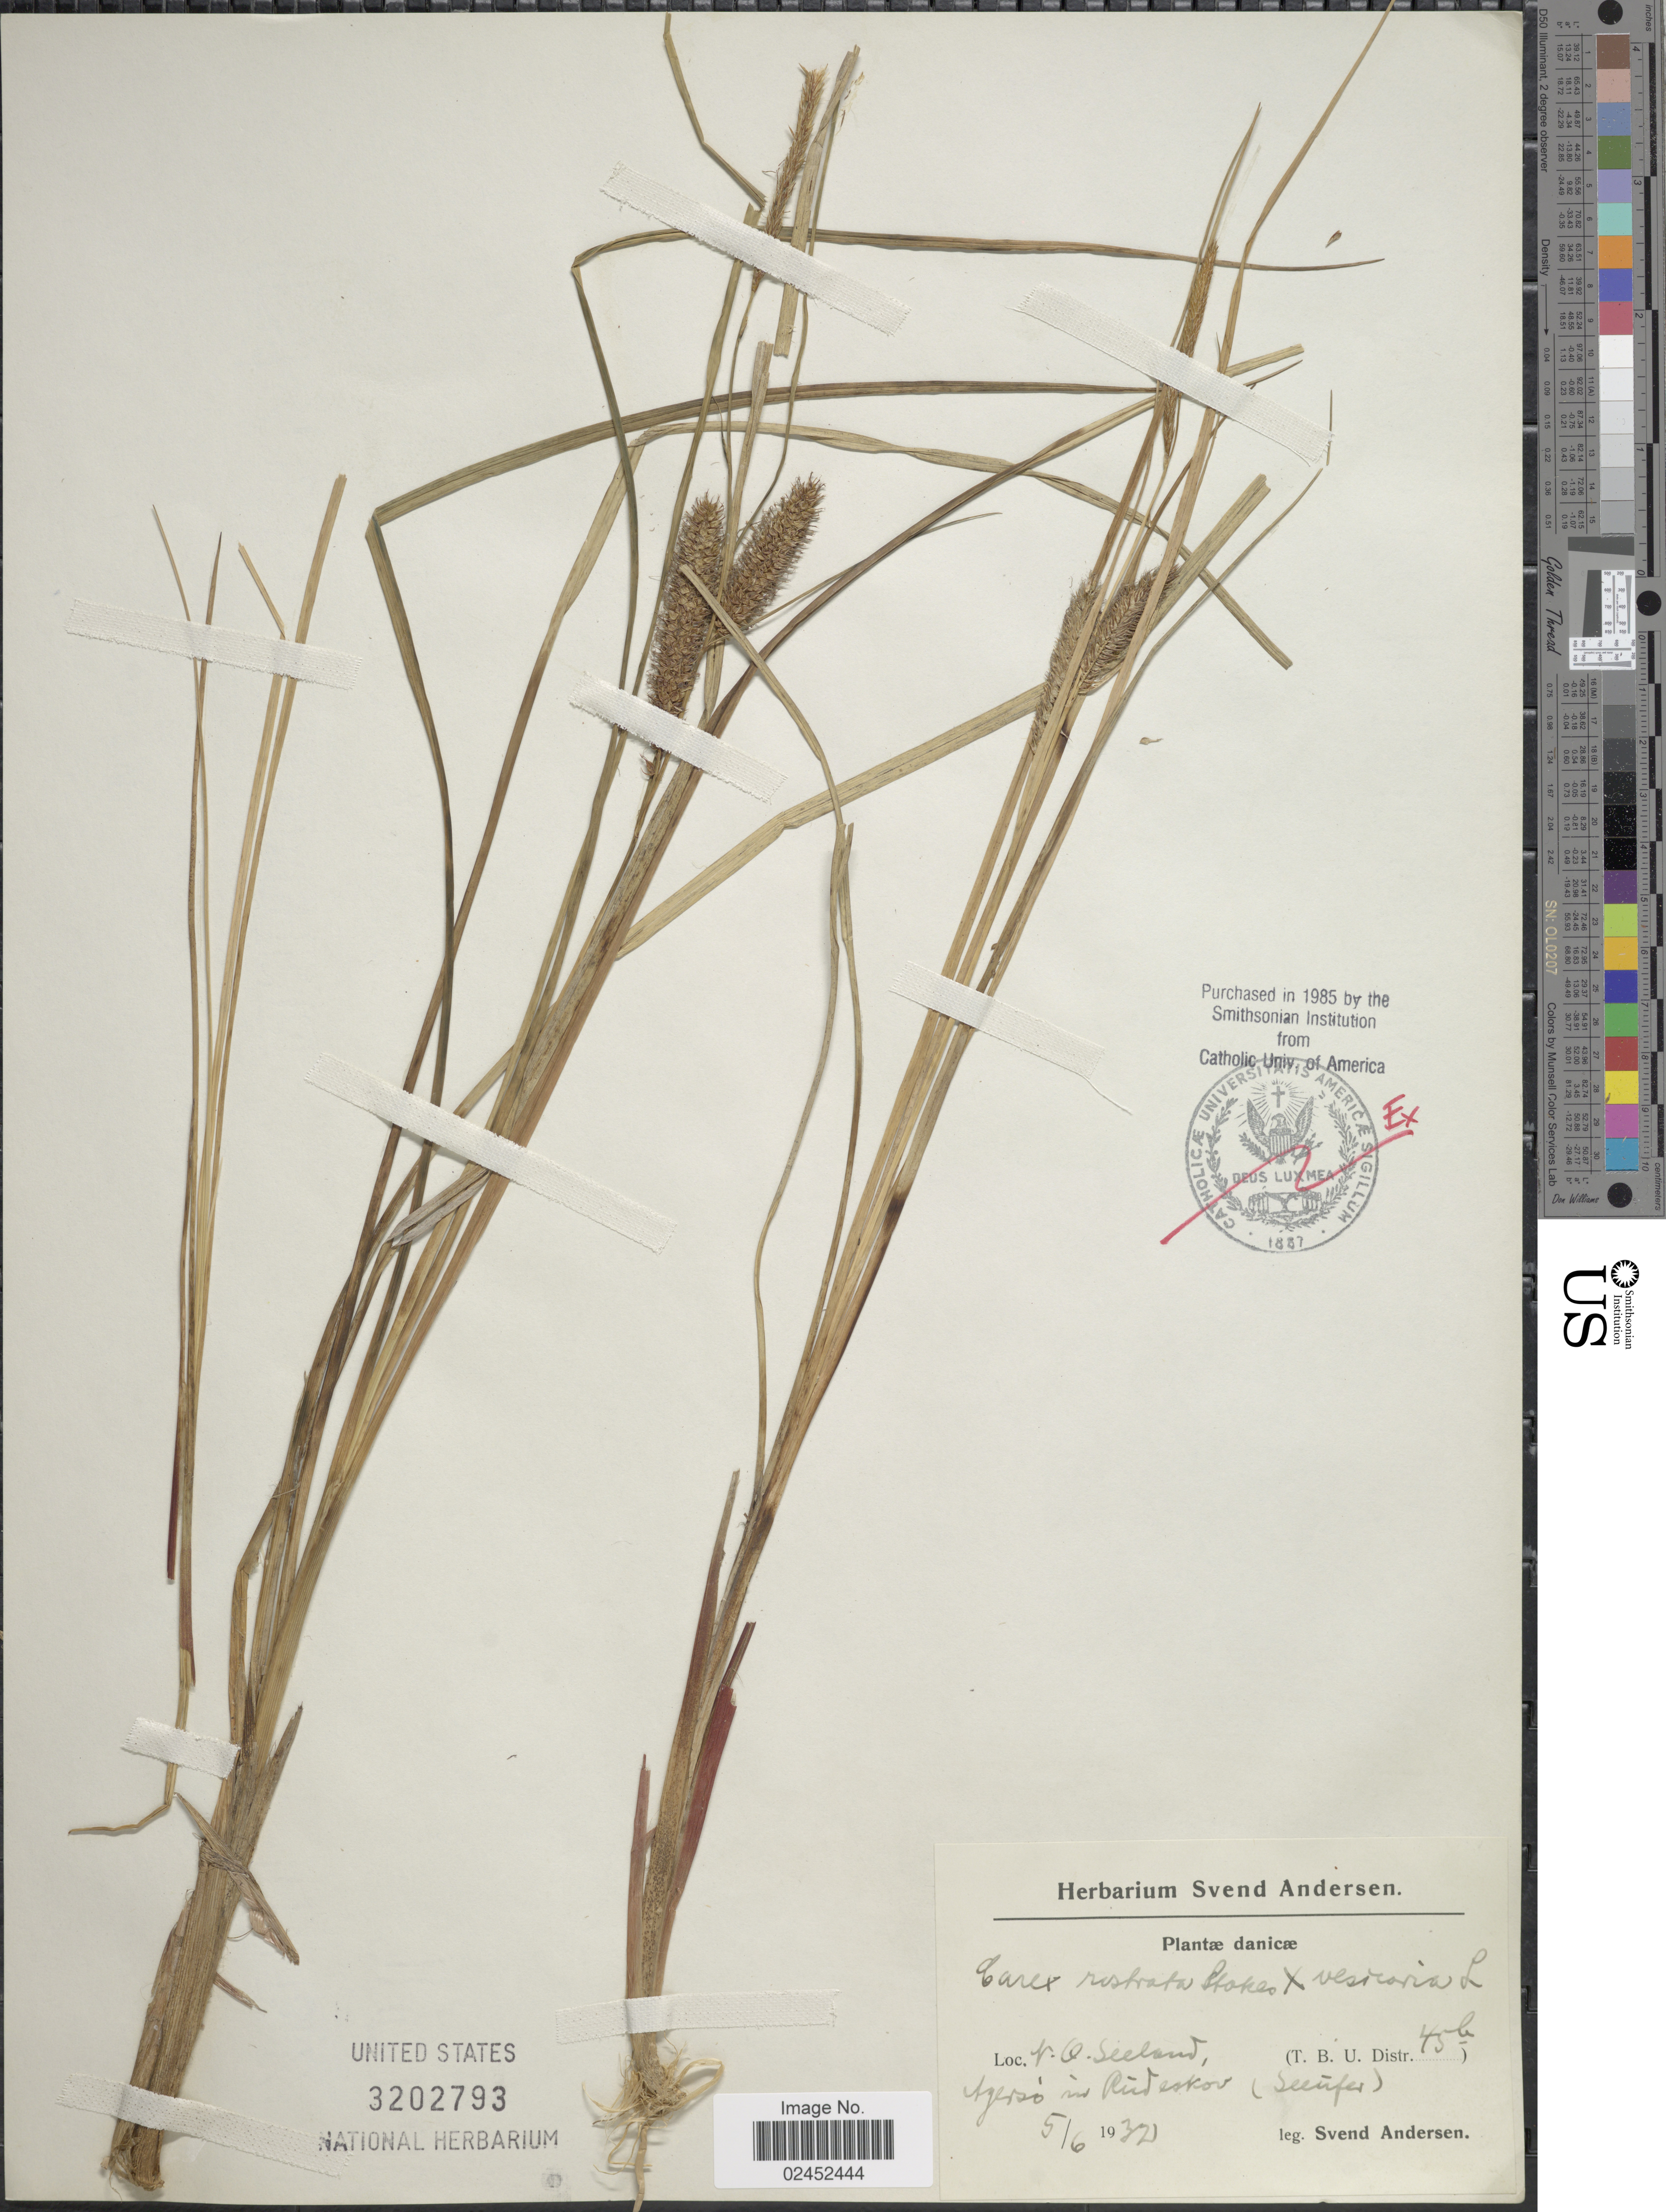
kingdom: Plantae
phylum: Tracheophyta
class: Liliopsida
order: Poales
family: Cyperaceae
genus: Carex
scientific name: Carex rostrata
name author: Stokes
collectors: S. Andersen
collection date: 1932-06-05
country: Denmark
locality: Danicae. N. O. Seeland, (T.B.U. Distr. 45b) Agerso in Rudeskov (Seeufer).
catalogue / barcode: US 3202793